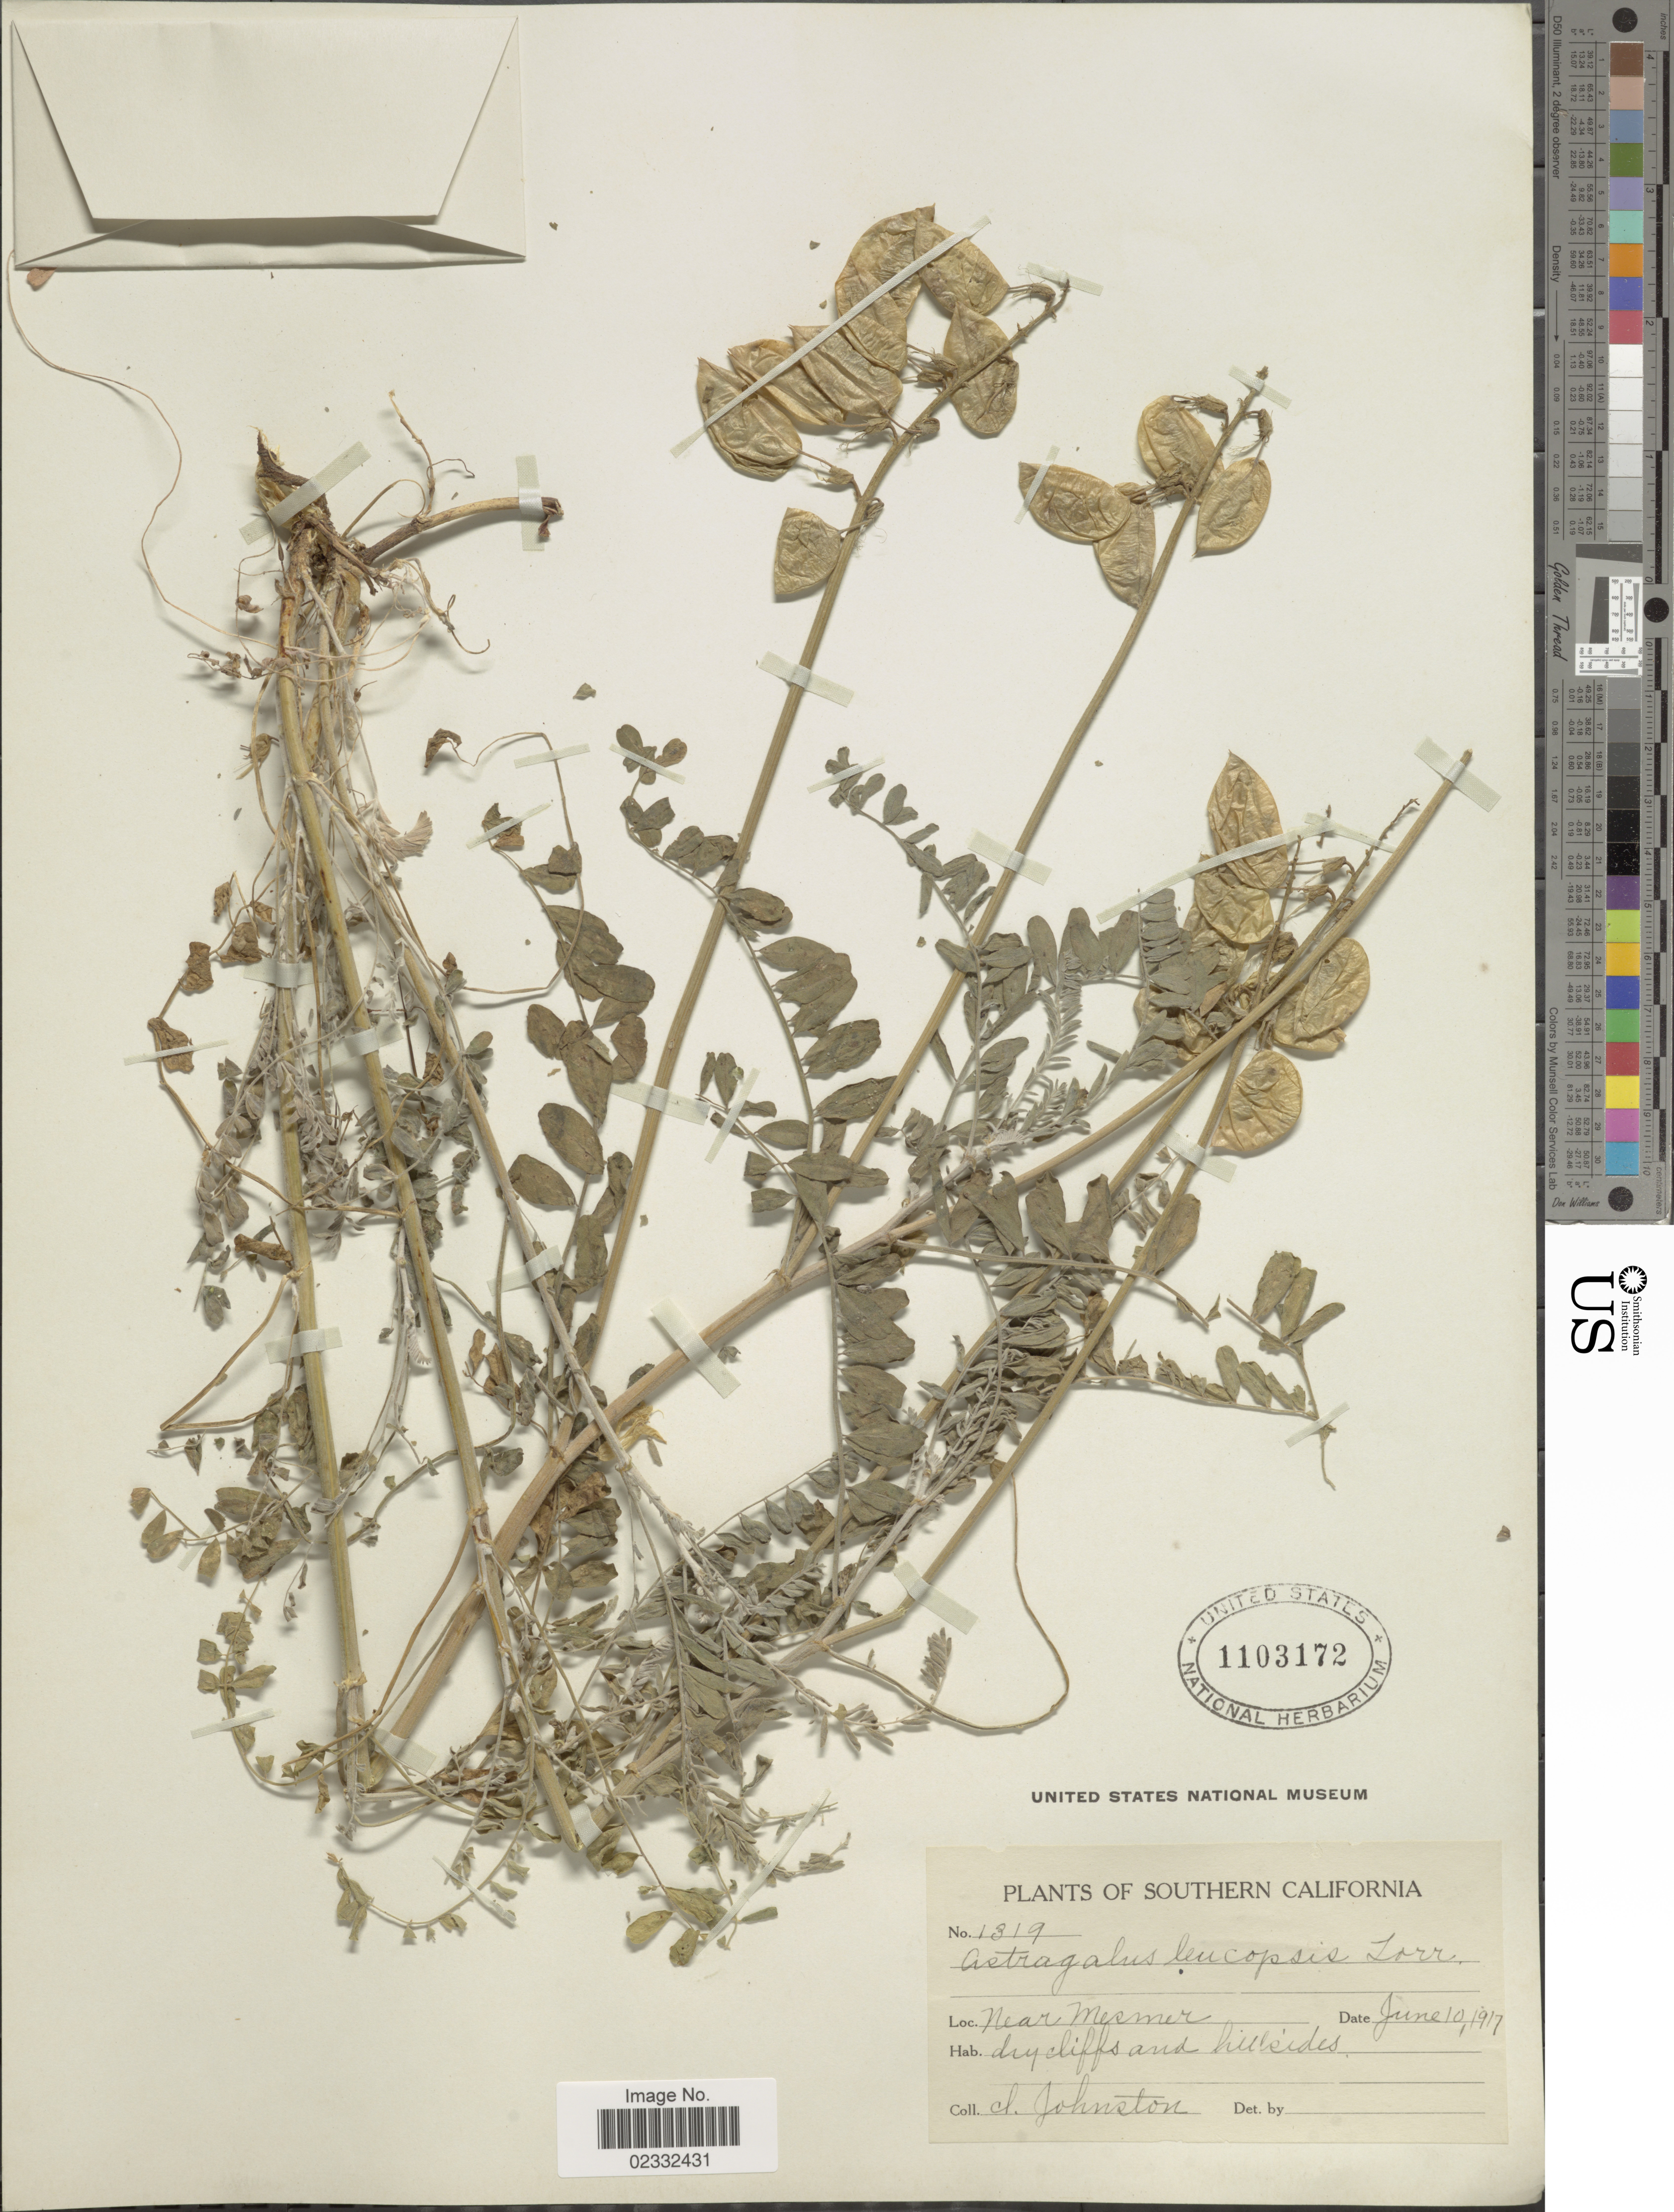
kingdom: Plantae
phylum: Tracheophyta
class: Magnoliopsida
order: Fabales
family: Fabaceae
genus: Astragalus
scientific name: Astragalus leucopsis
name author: (Torr.) Torr.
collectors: L. Johnston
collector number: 1319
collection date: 1917-06-10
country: United States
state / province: California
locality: Southern California. Near Mesmer.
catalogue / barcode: US 1103172